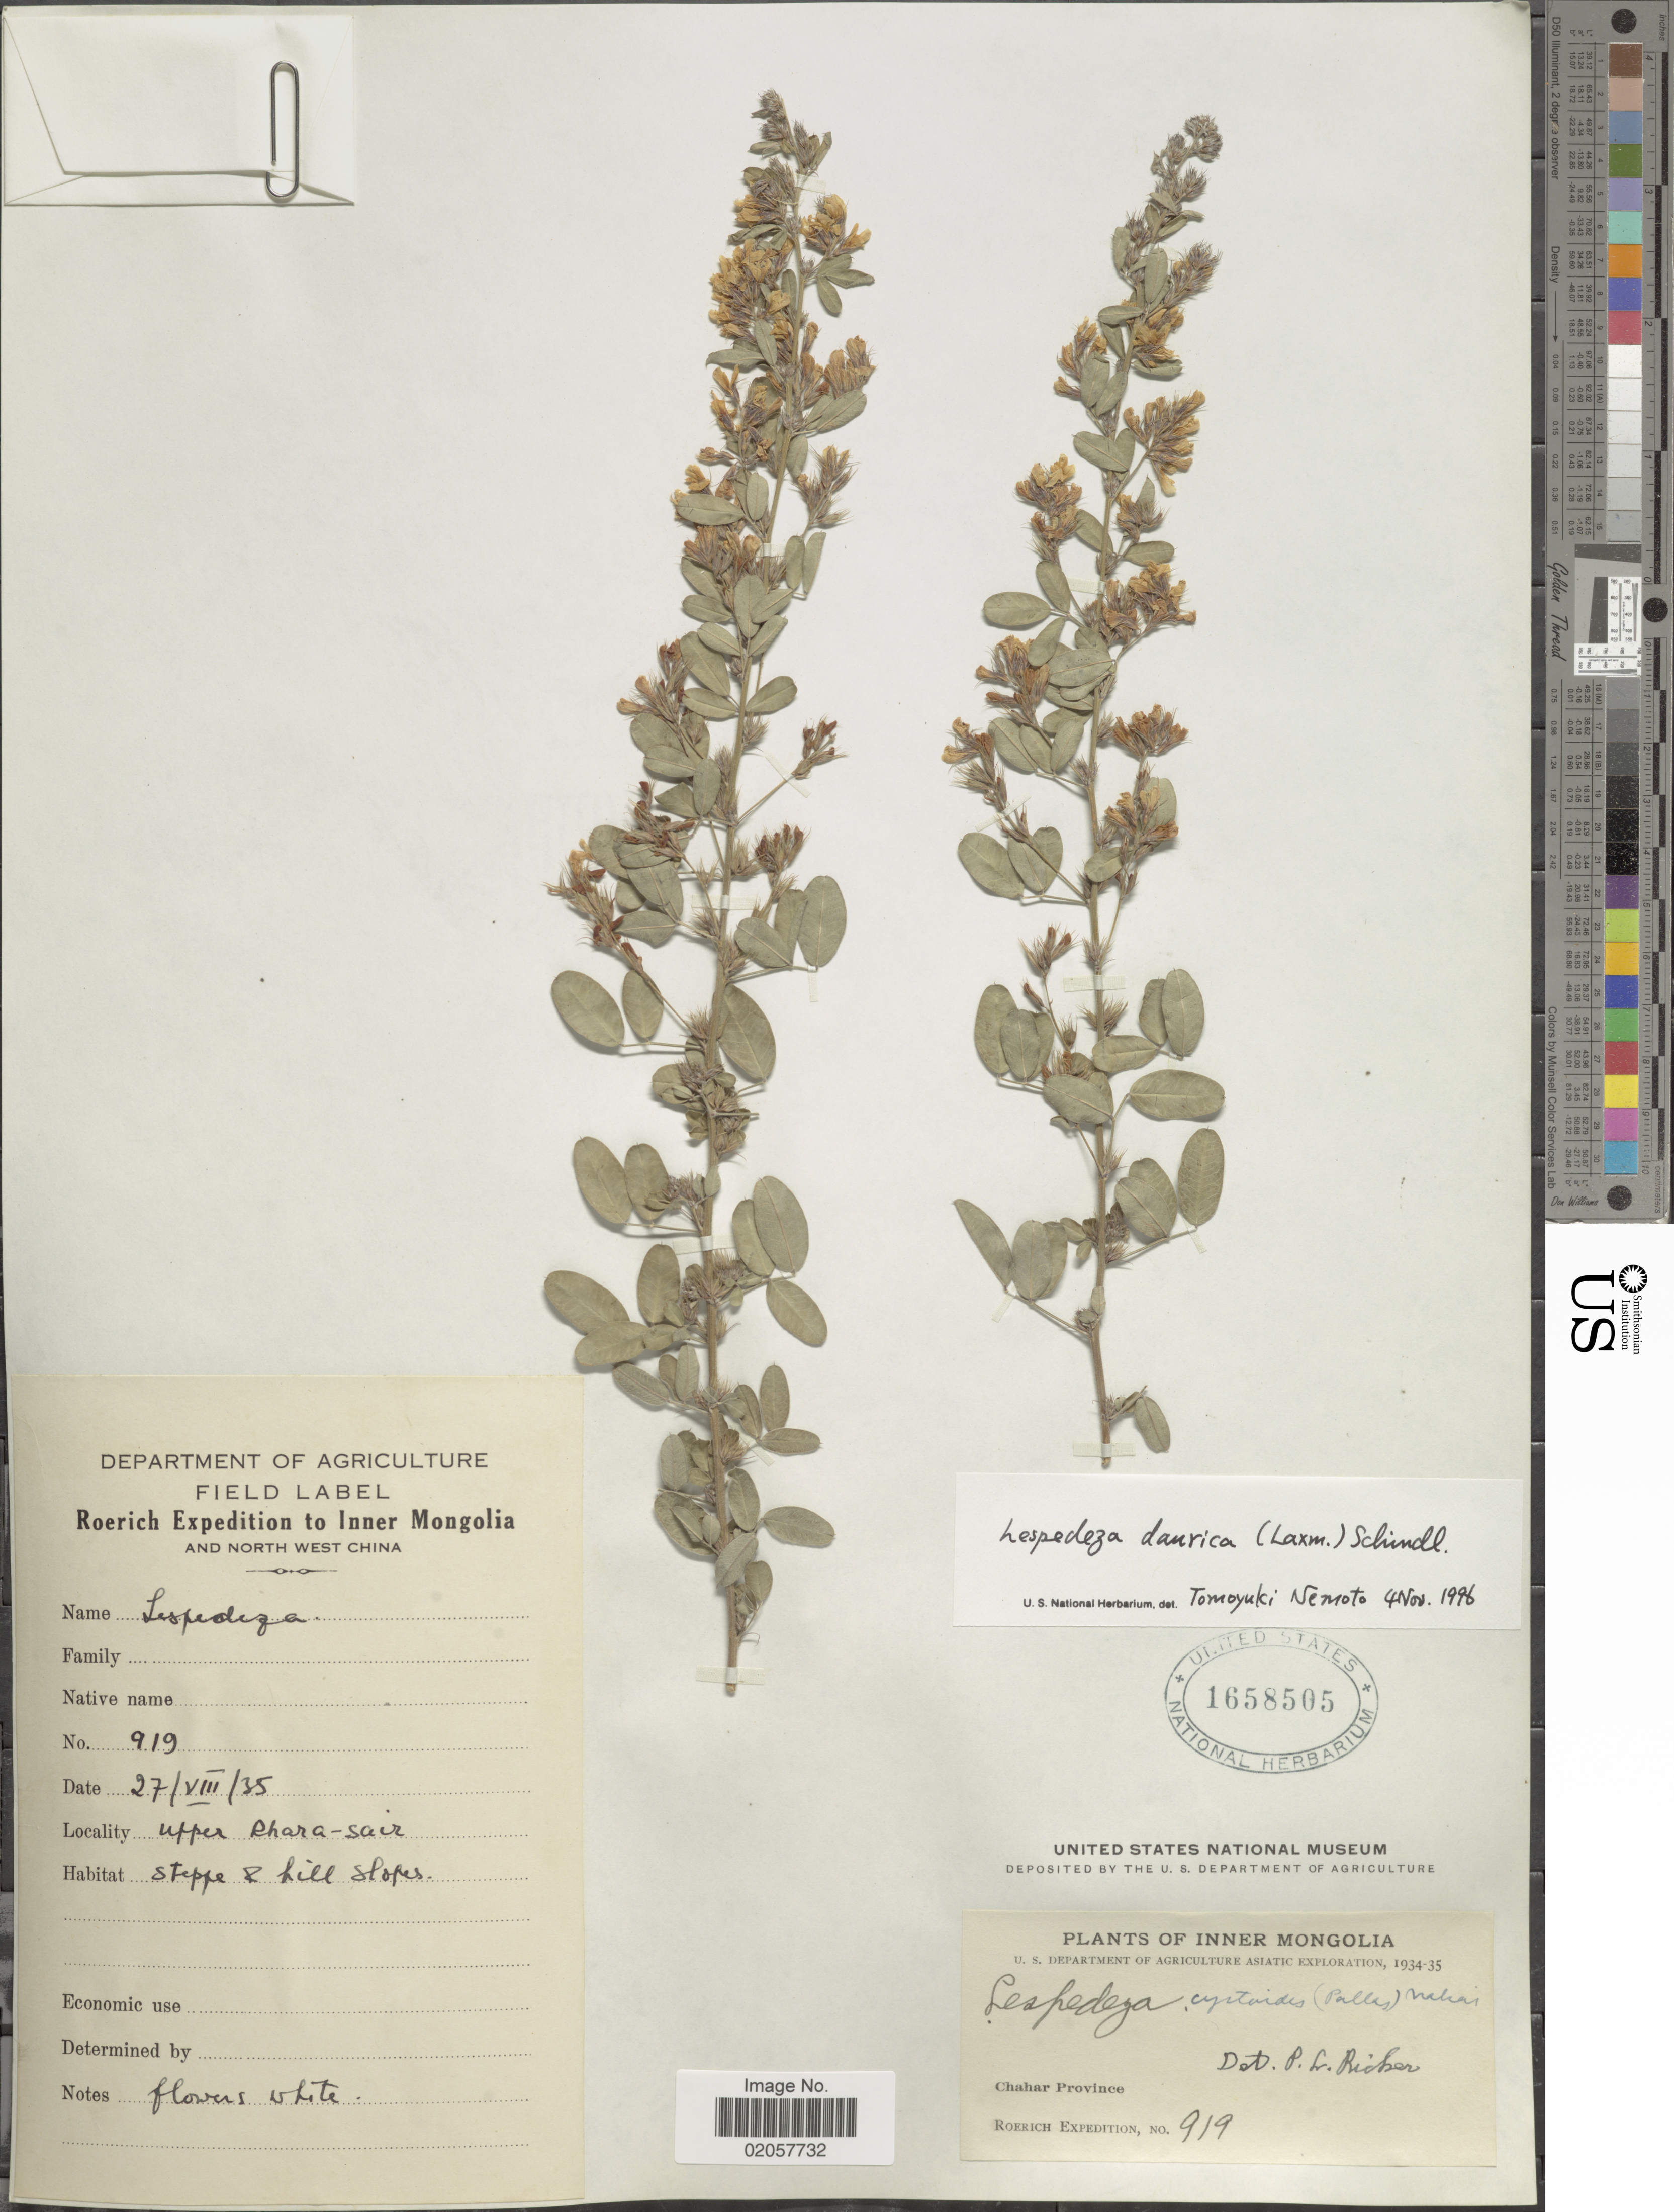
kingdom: Plantae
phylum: Tracheophyta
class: Magnoliopsida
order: Fabales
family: Fabaceae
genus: Lespedeza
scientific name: Lespedeza davurica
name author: (Laxm.) Schindl.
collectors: Roerich Expedition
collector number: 919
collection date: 1935-08-27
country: China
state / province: Nei Monggol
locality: Inner Mongolia, upper Rhara-sair, steppe & hill slopes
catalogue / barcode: US 1658505